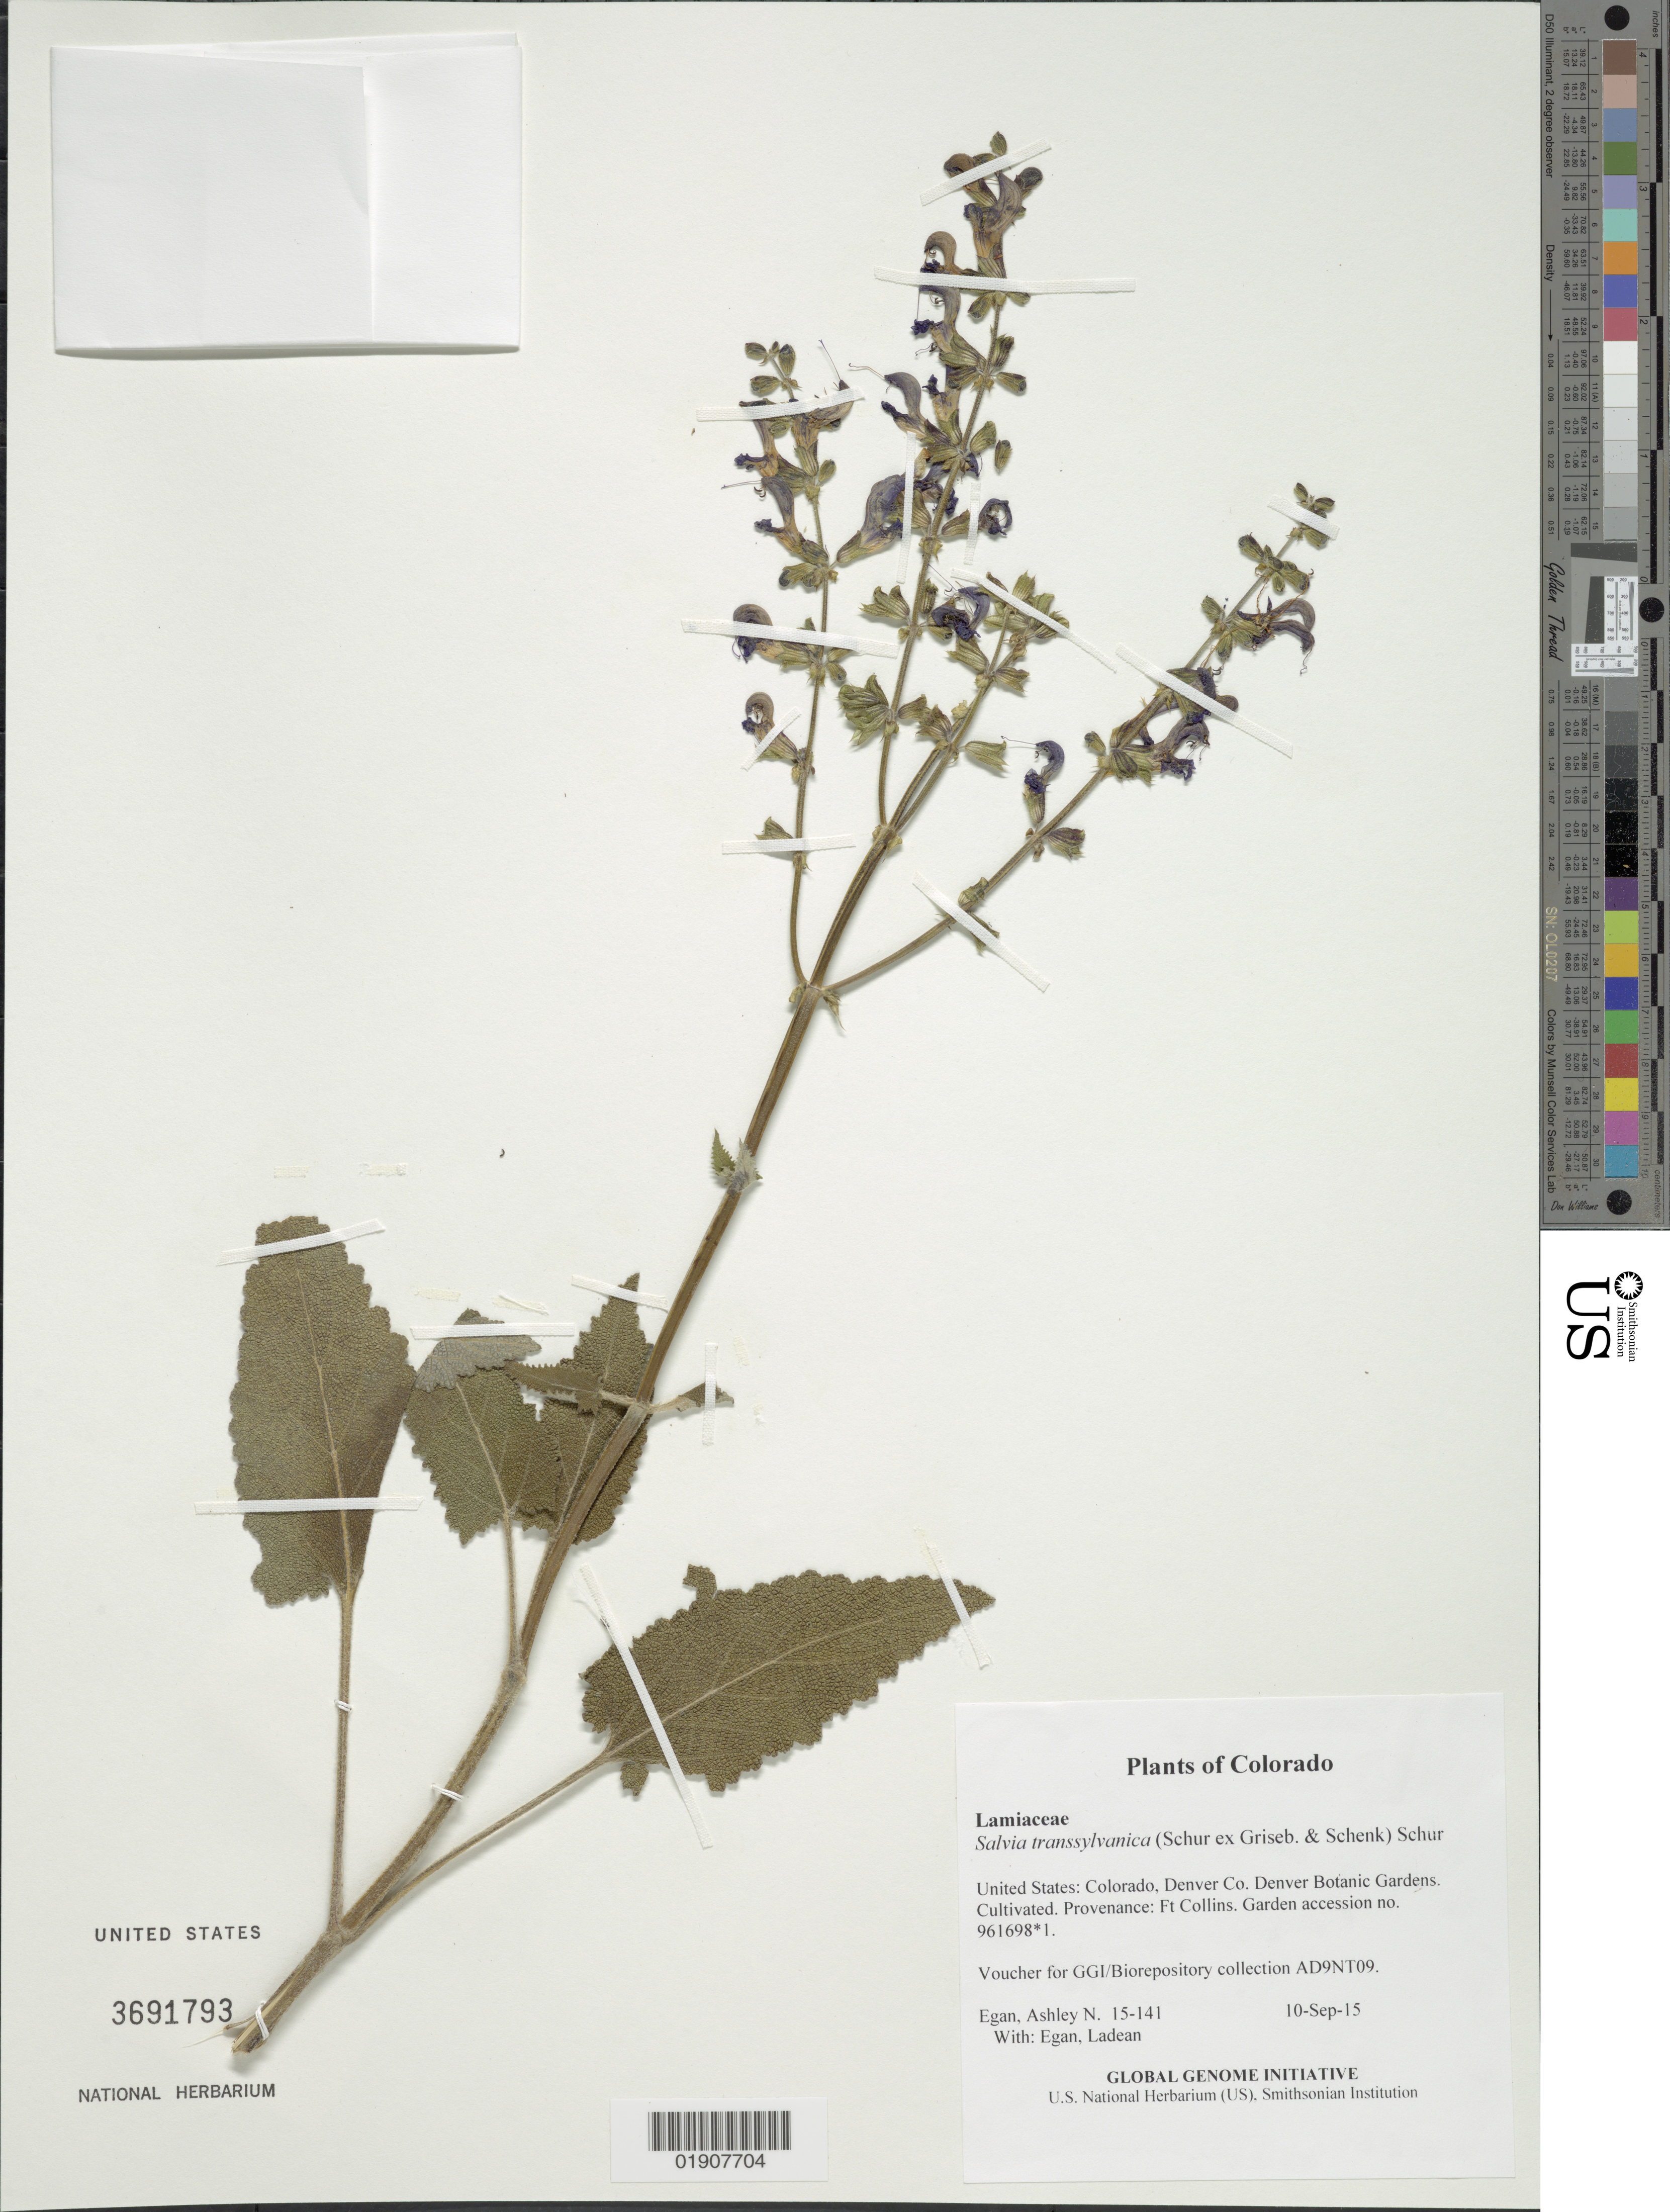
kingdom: Plantae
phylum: Tracheophyta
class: Magnoliopsida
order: Lamiales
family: Lamiaceae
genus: Salvia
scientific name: Salvia transsylvanica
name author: (Schur ex Griseb. & Schenk) Schur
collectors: A. N. Egan & L. Egan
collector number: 15-141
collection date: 2015-09-10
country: United States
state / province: Colorado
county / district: Denver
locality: Denver Botanic Gardens. Cultivated. Provenance: Ft Collins. Garden accession no. 961698.1.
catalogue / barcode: US 3691793